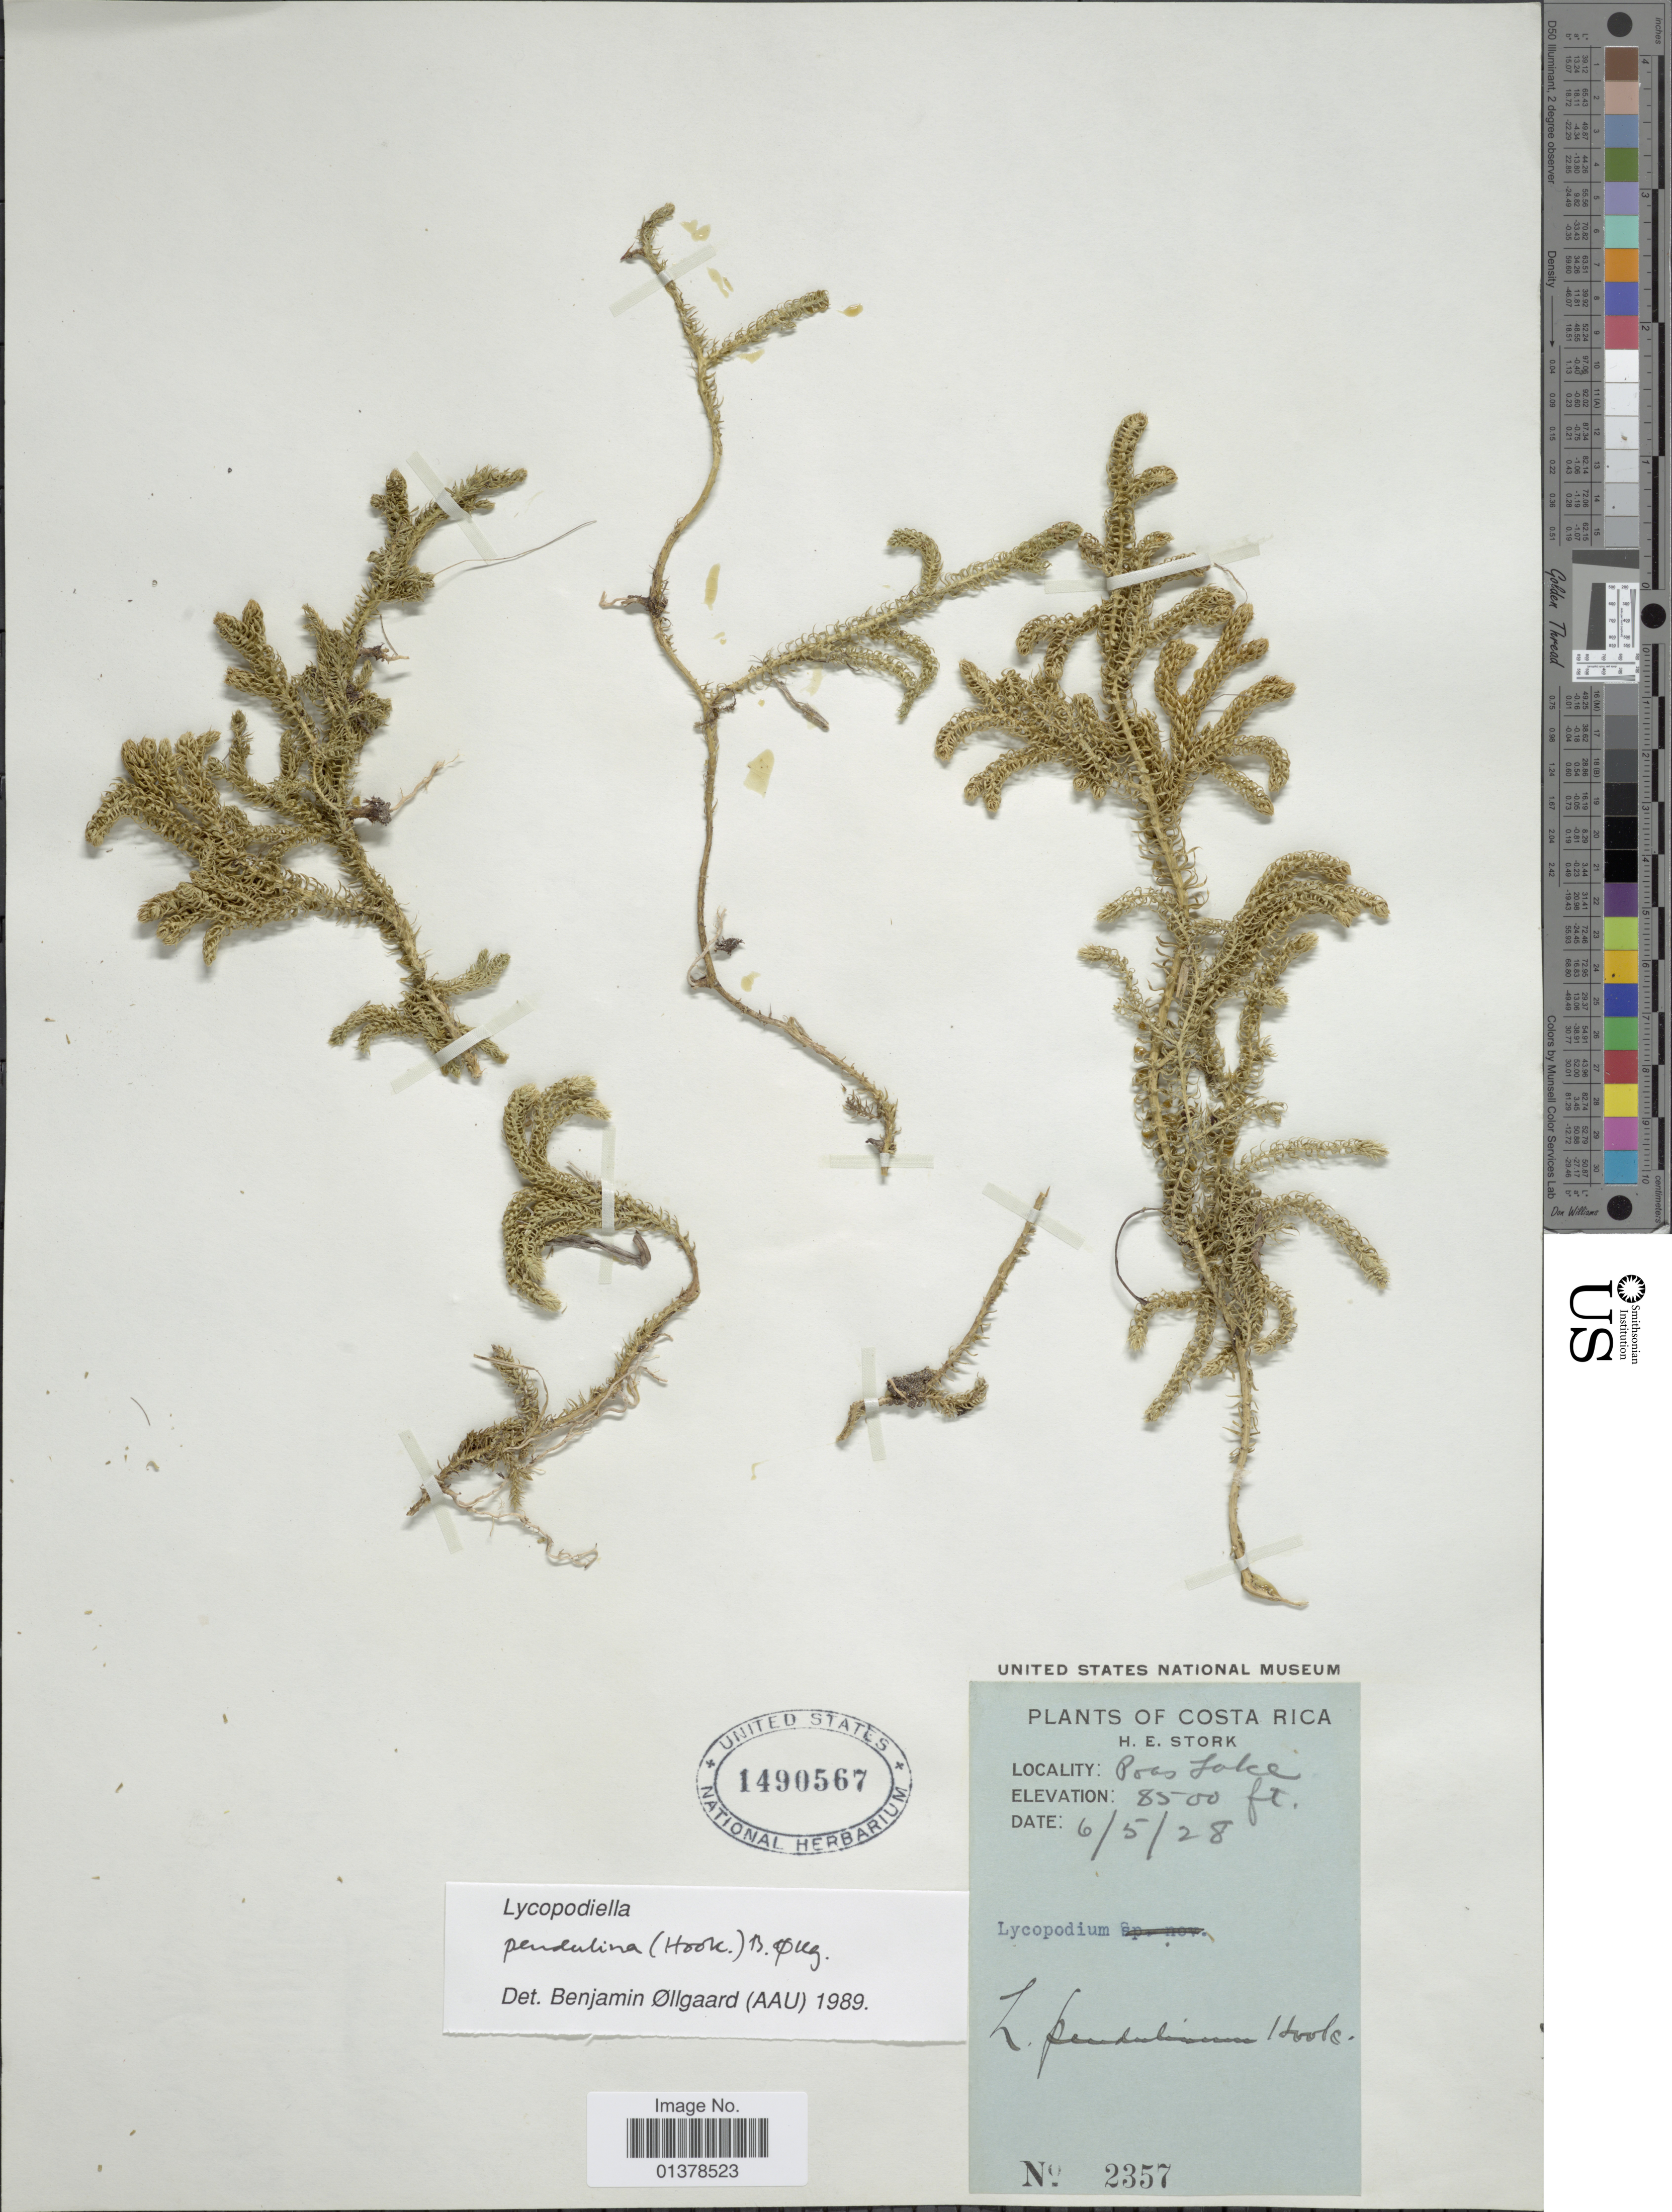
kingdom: Plantae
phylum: Tracheophyta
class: Lycopodiopsida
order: Lycopodiales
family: Lycopodiaceae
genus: Palhinhaea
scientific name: Palhinhaea pendulina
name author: (Hook.) Holub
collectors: H. E. Stork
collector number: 2357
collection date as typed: Transcribed d/m/y: 6/5/28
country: Costa Rica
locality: Poas Lake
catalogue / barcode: US 1490567